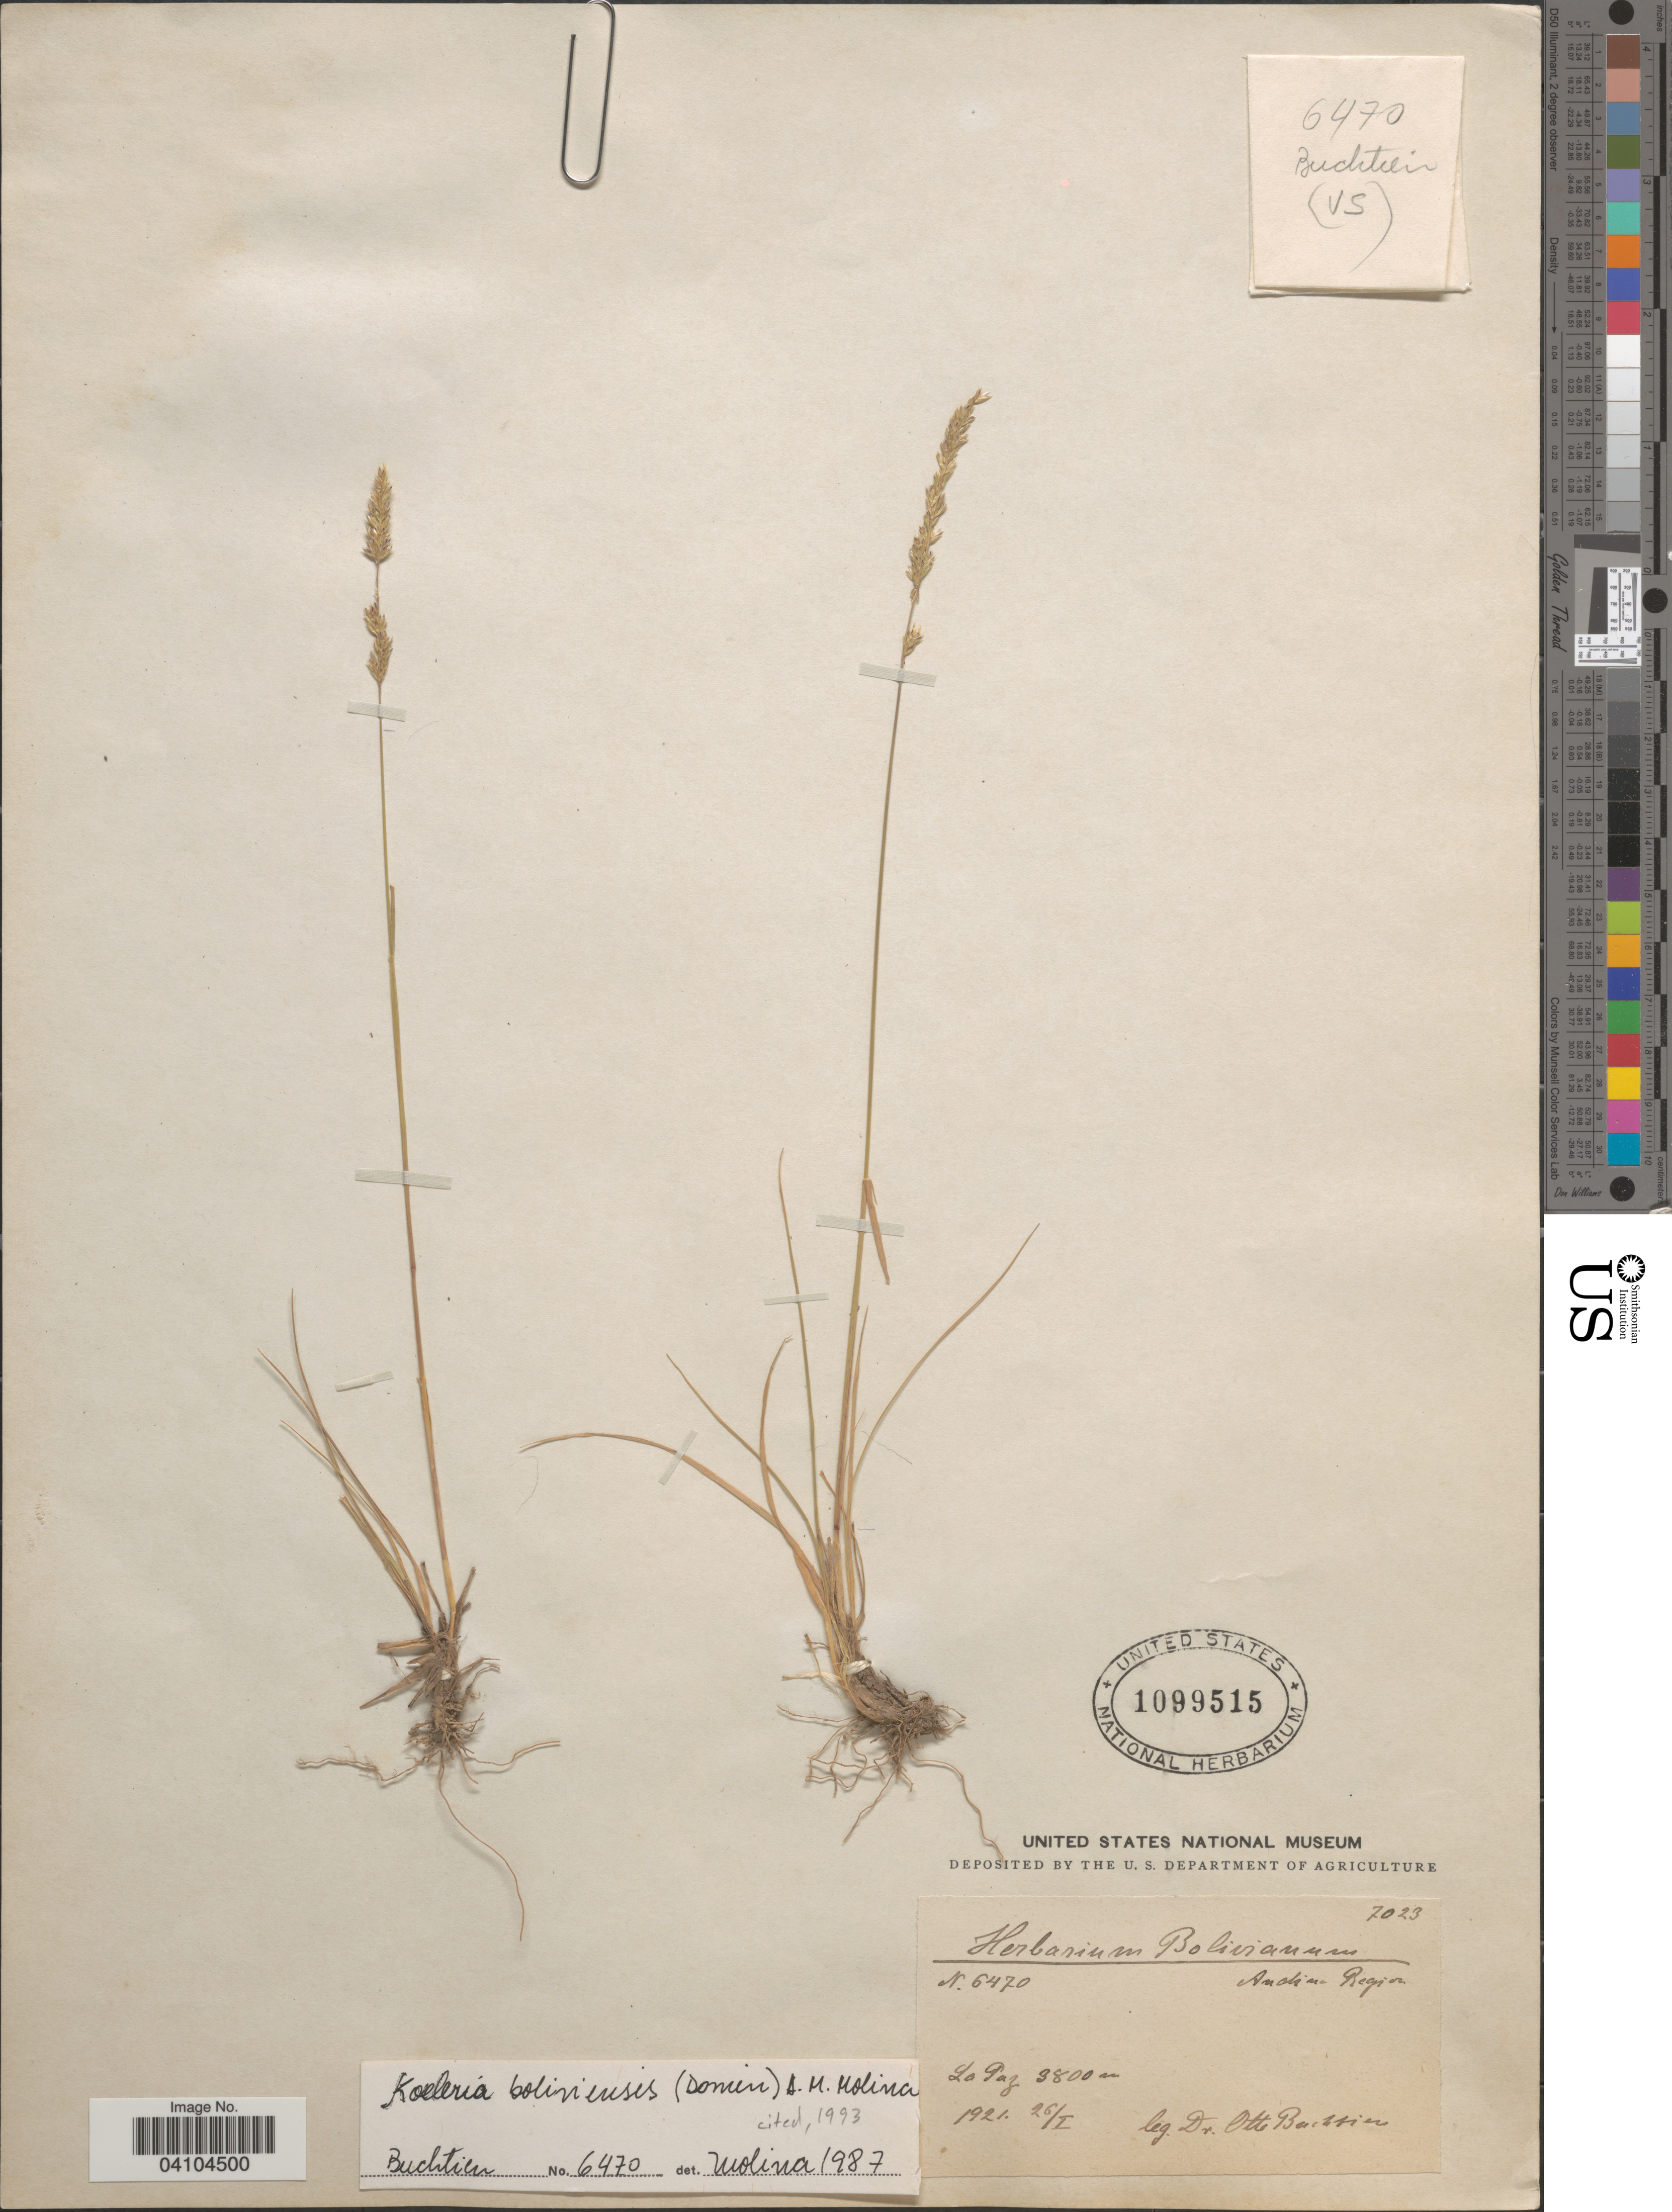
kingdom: Plantae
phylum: Tracheophyta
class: Liliopsida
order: Poales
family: Poaceae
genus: Koeleria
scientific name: Koeleria boliviensis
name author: (Domin) A.M. Molina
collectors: O. Buchtien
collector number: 6470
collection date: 1921-01-26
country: Bolivia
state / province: La Paz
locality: Andin Region.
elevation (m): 3800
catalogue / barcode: US 1099515